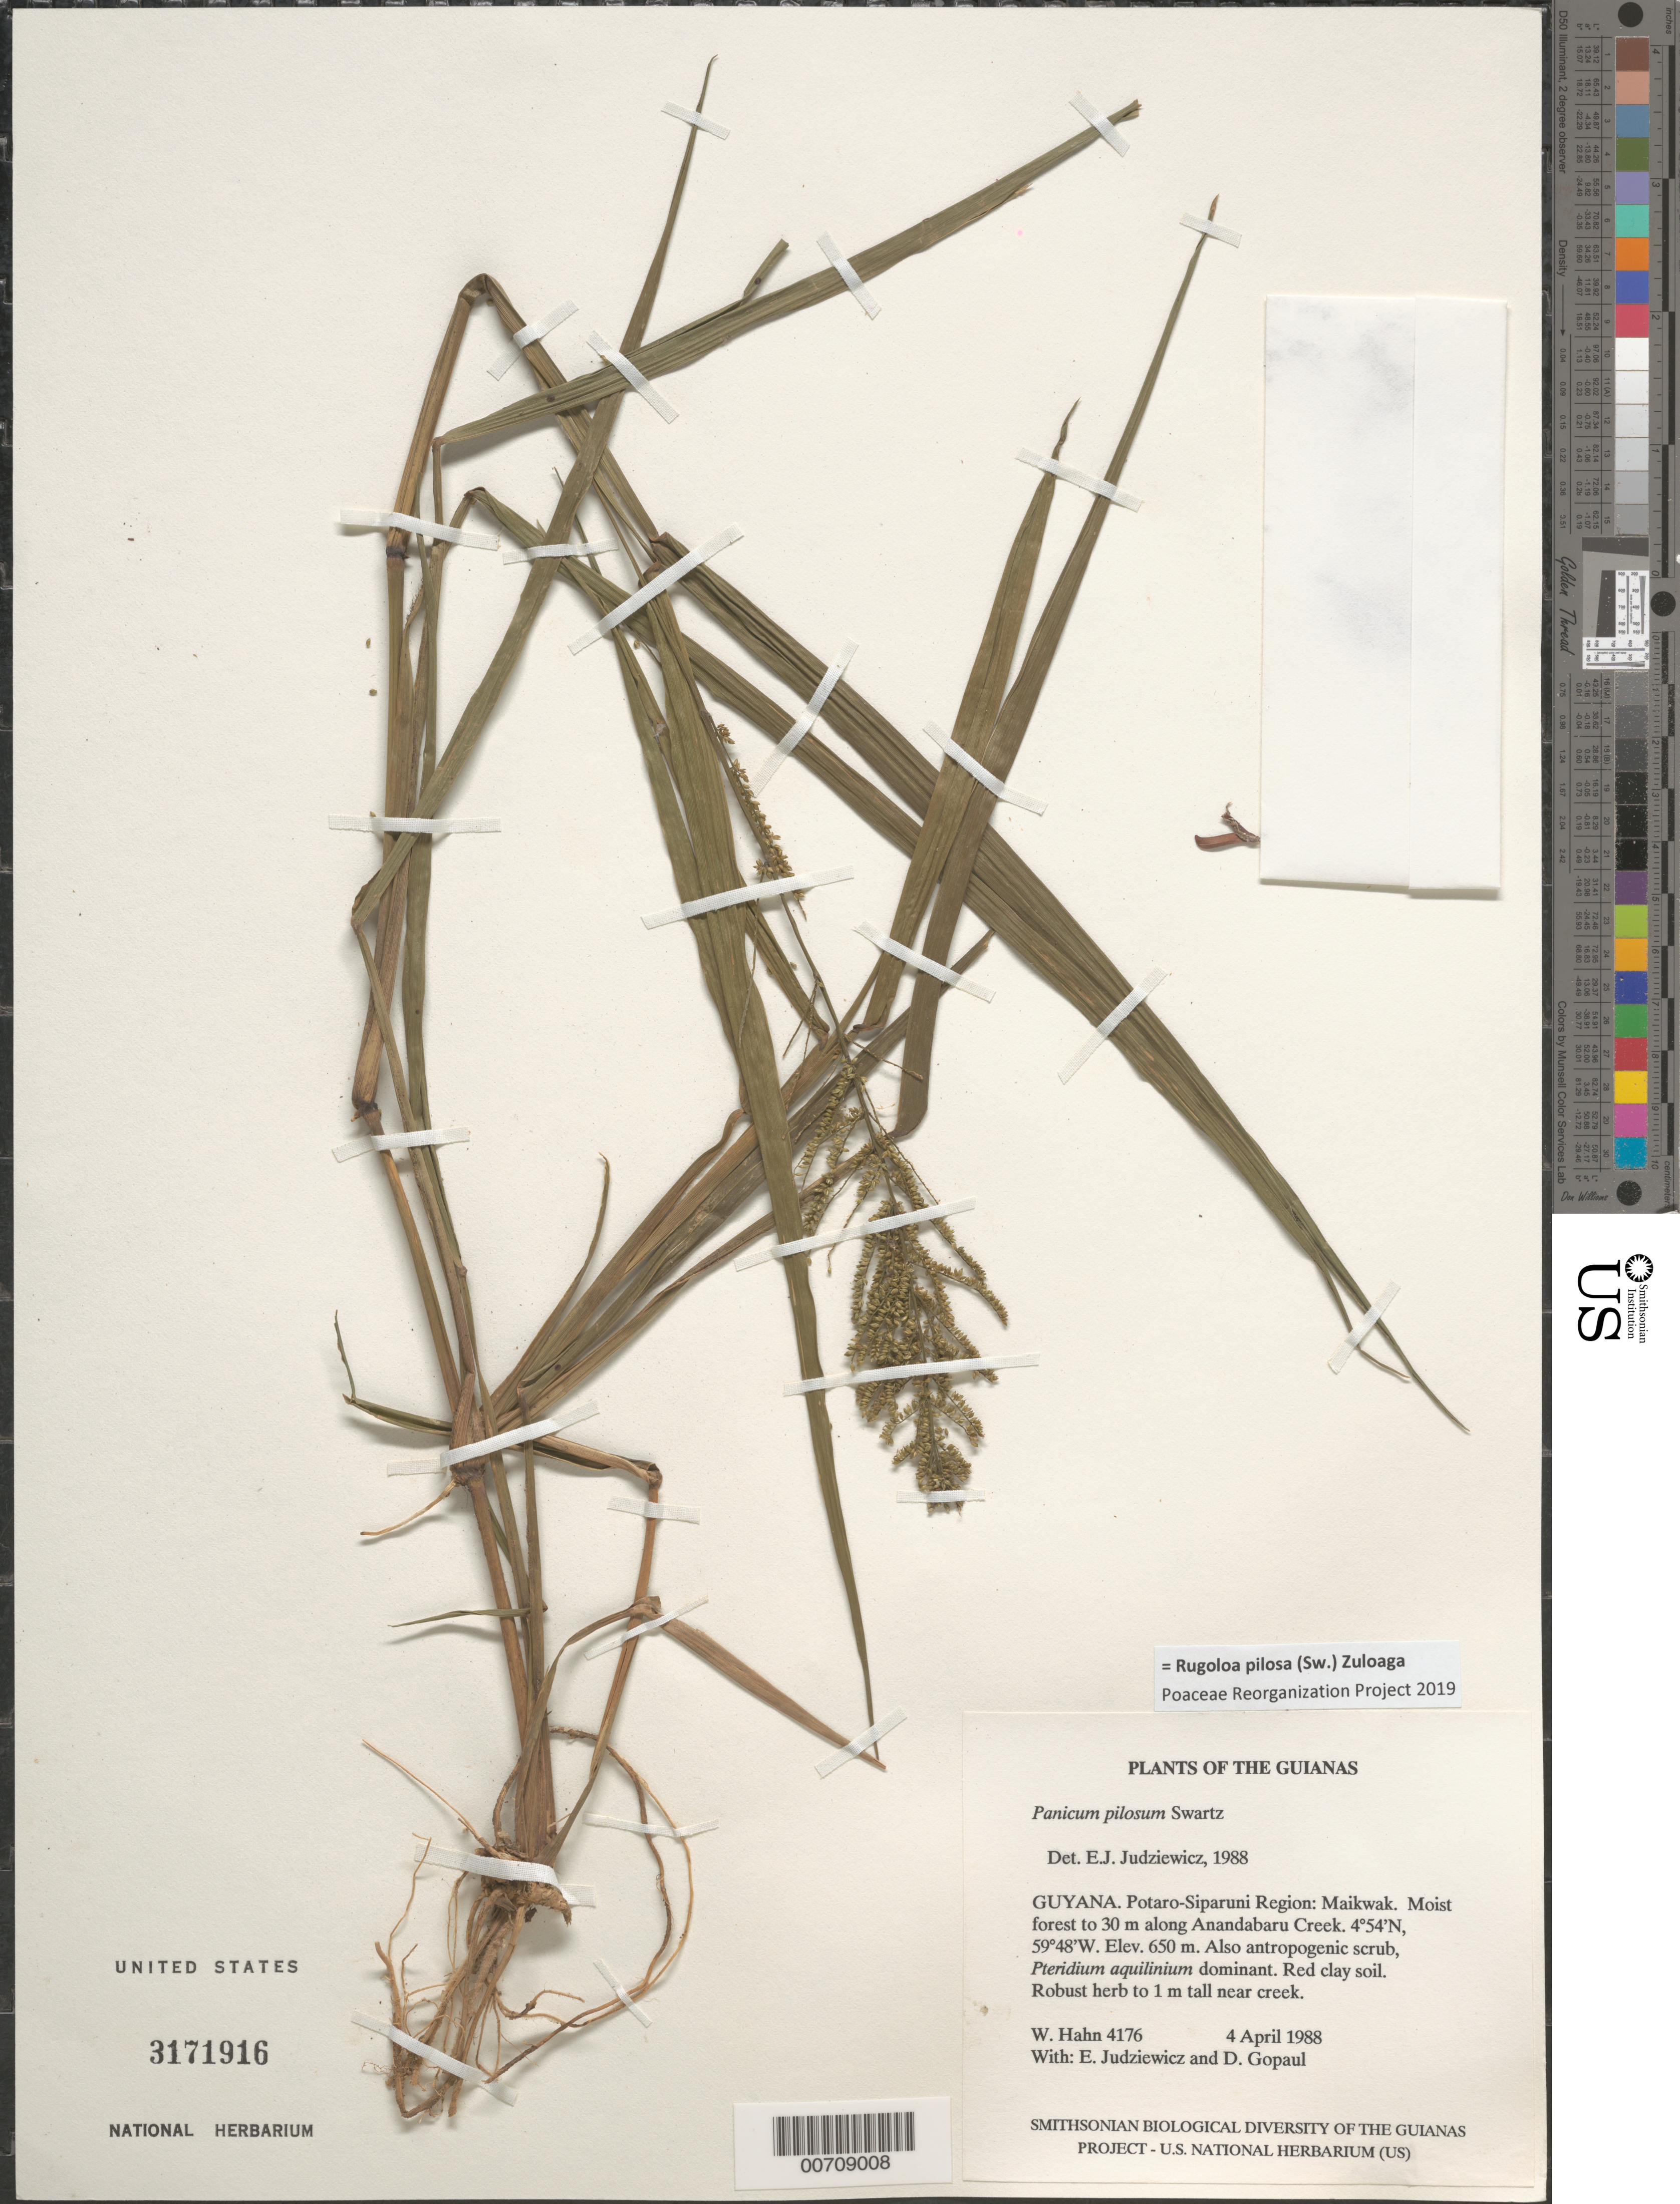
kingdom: Plantae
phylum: Tracheophyta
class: Liliopsida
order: Poales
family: Poaceae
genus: Panicum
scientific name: Panicum pilosum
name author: Sw.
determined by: Judziewicz, E. J.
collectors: W. Hahn, E. J. Judziewicz & D. Gopaul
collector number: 4176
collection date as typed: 4 April 1988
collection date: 1988-04-04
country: Guyana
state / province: Potaro-Siparuni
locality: Maikwak, along Anandabaru Creek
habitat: Moist forest to 30 m. Also antropogenic scrub, Pteridium aquilinium dominant. Red clay soil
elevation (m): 650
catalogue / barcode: US 3171916